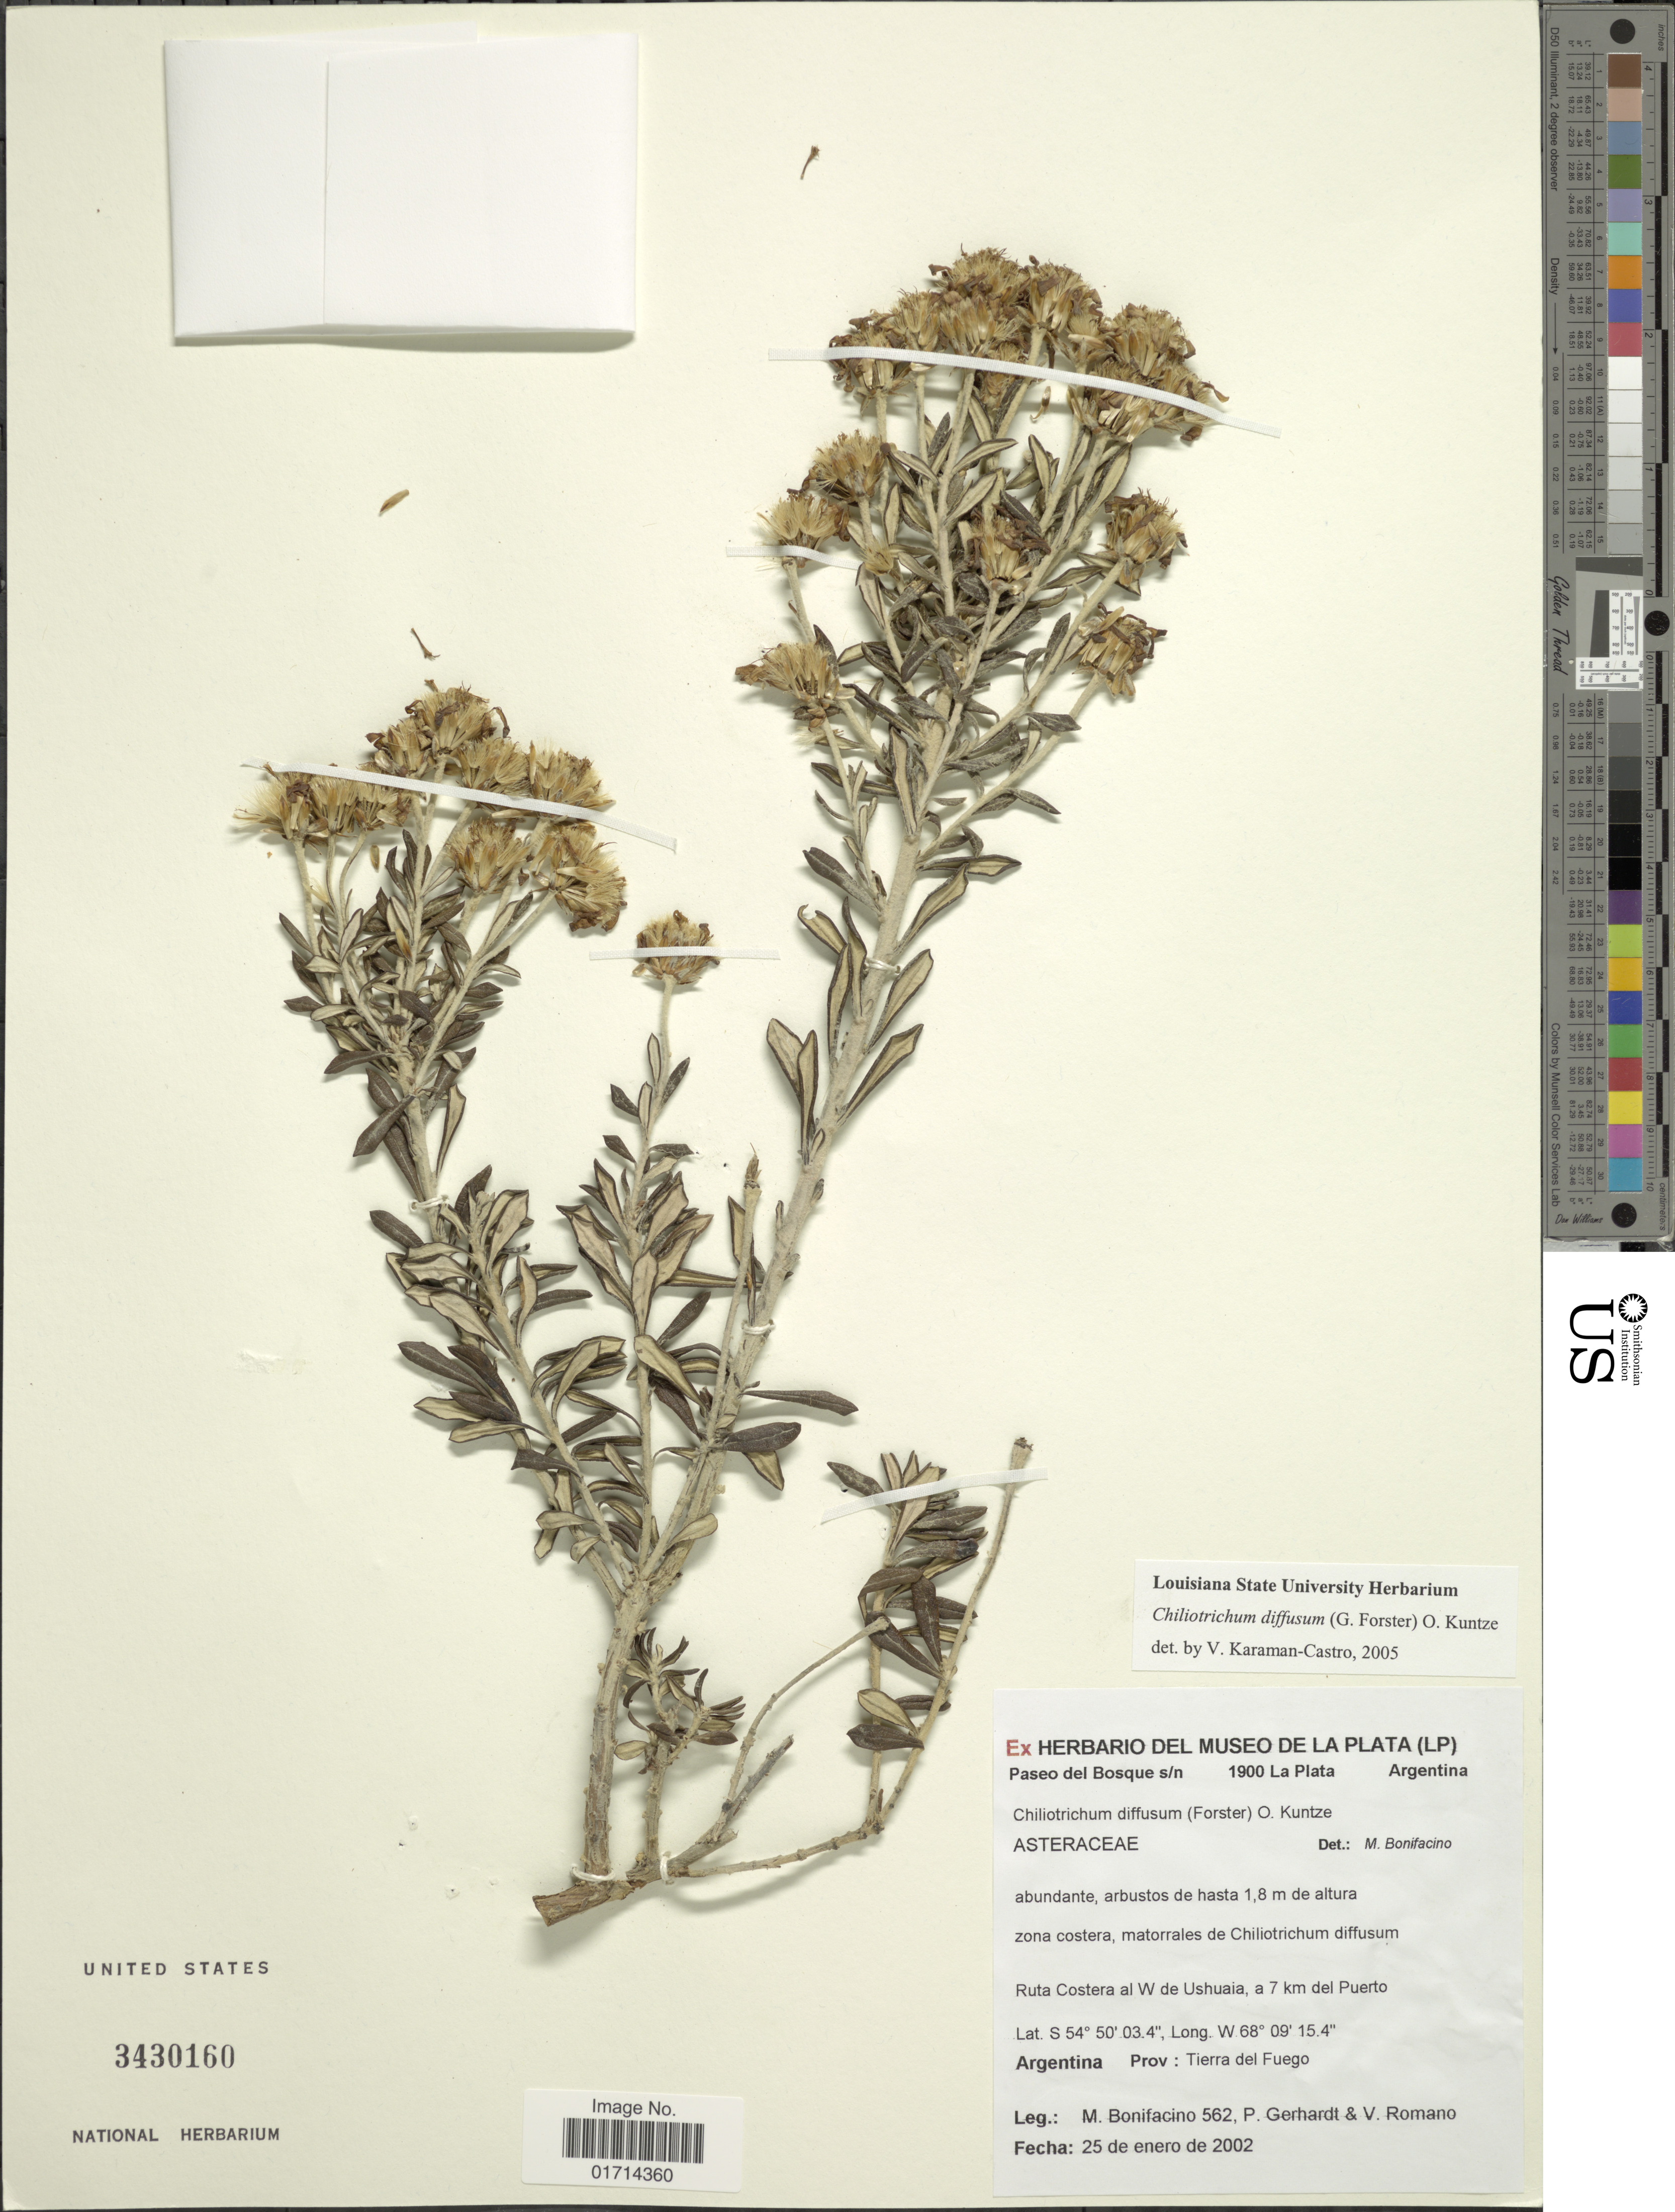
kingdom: Plantae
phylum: Tracheophyta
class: Magnoliopsida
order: Asterales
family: Asteraceae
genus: Chiliotrichum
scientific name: Chiliotrichum diffusum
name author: (G. Forst.) Kuntze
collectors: M. Bonifacino, P. Gerhardt & V. Romano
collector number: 0562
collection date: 2002-01-25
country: Argentina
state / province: Tierra del Fuego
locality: Ruta Costera al W de Ushuaia, a 7 km del Puerto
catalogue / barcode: US 3430160